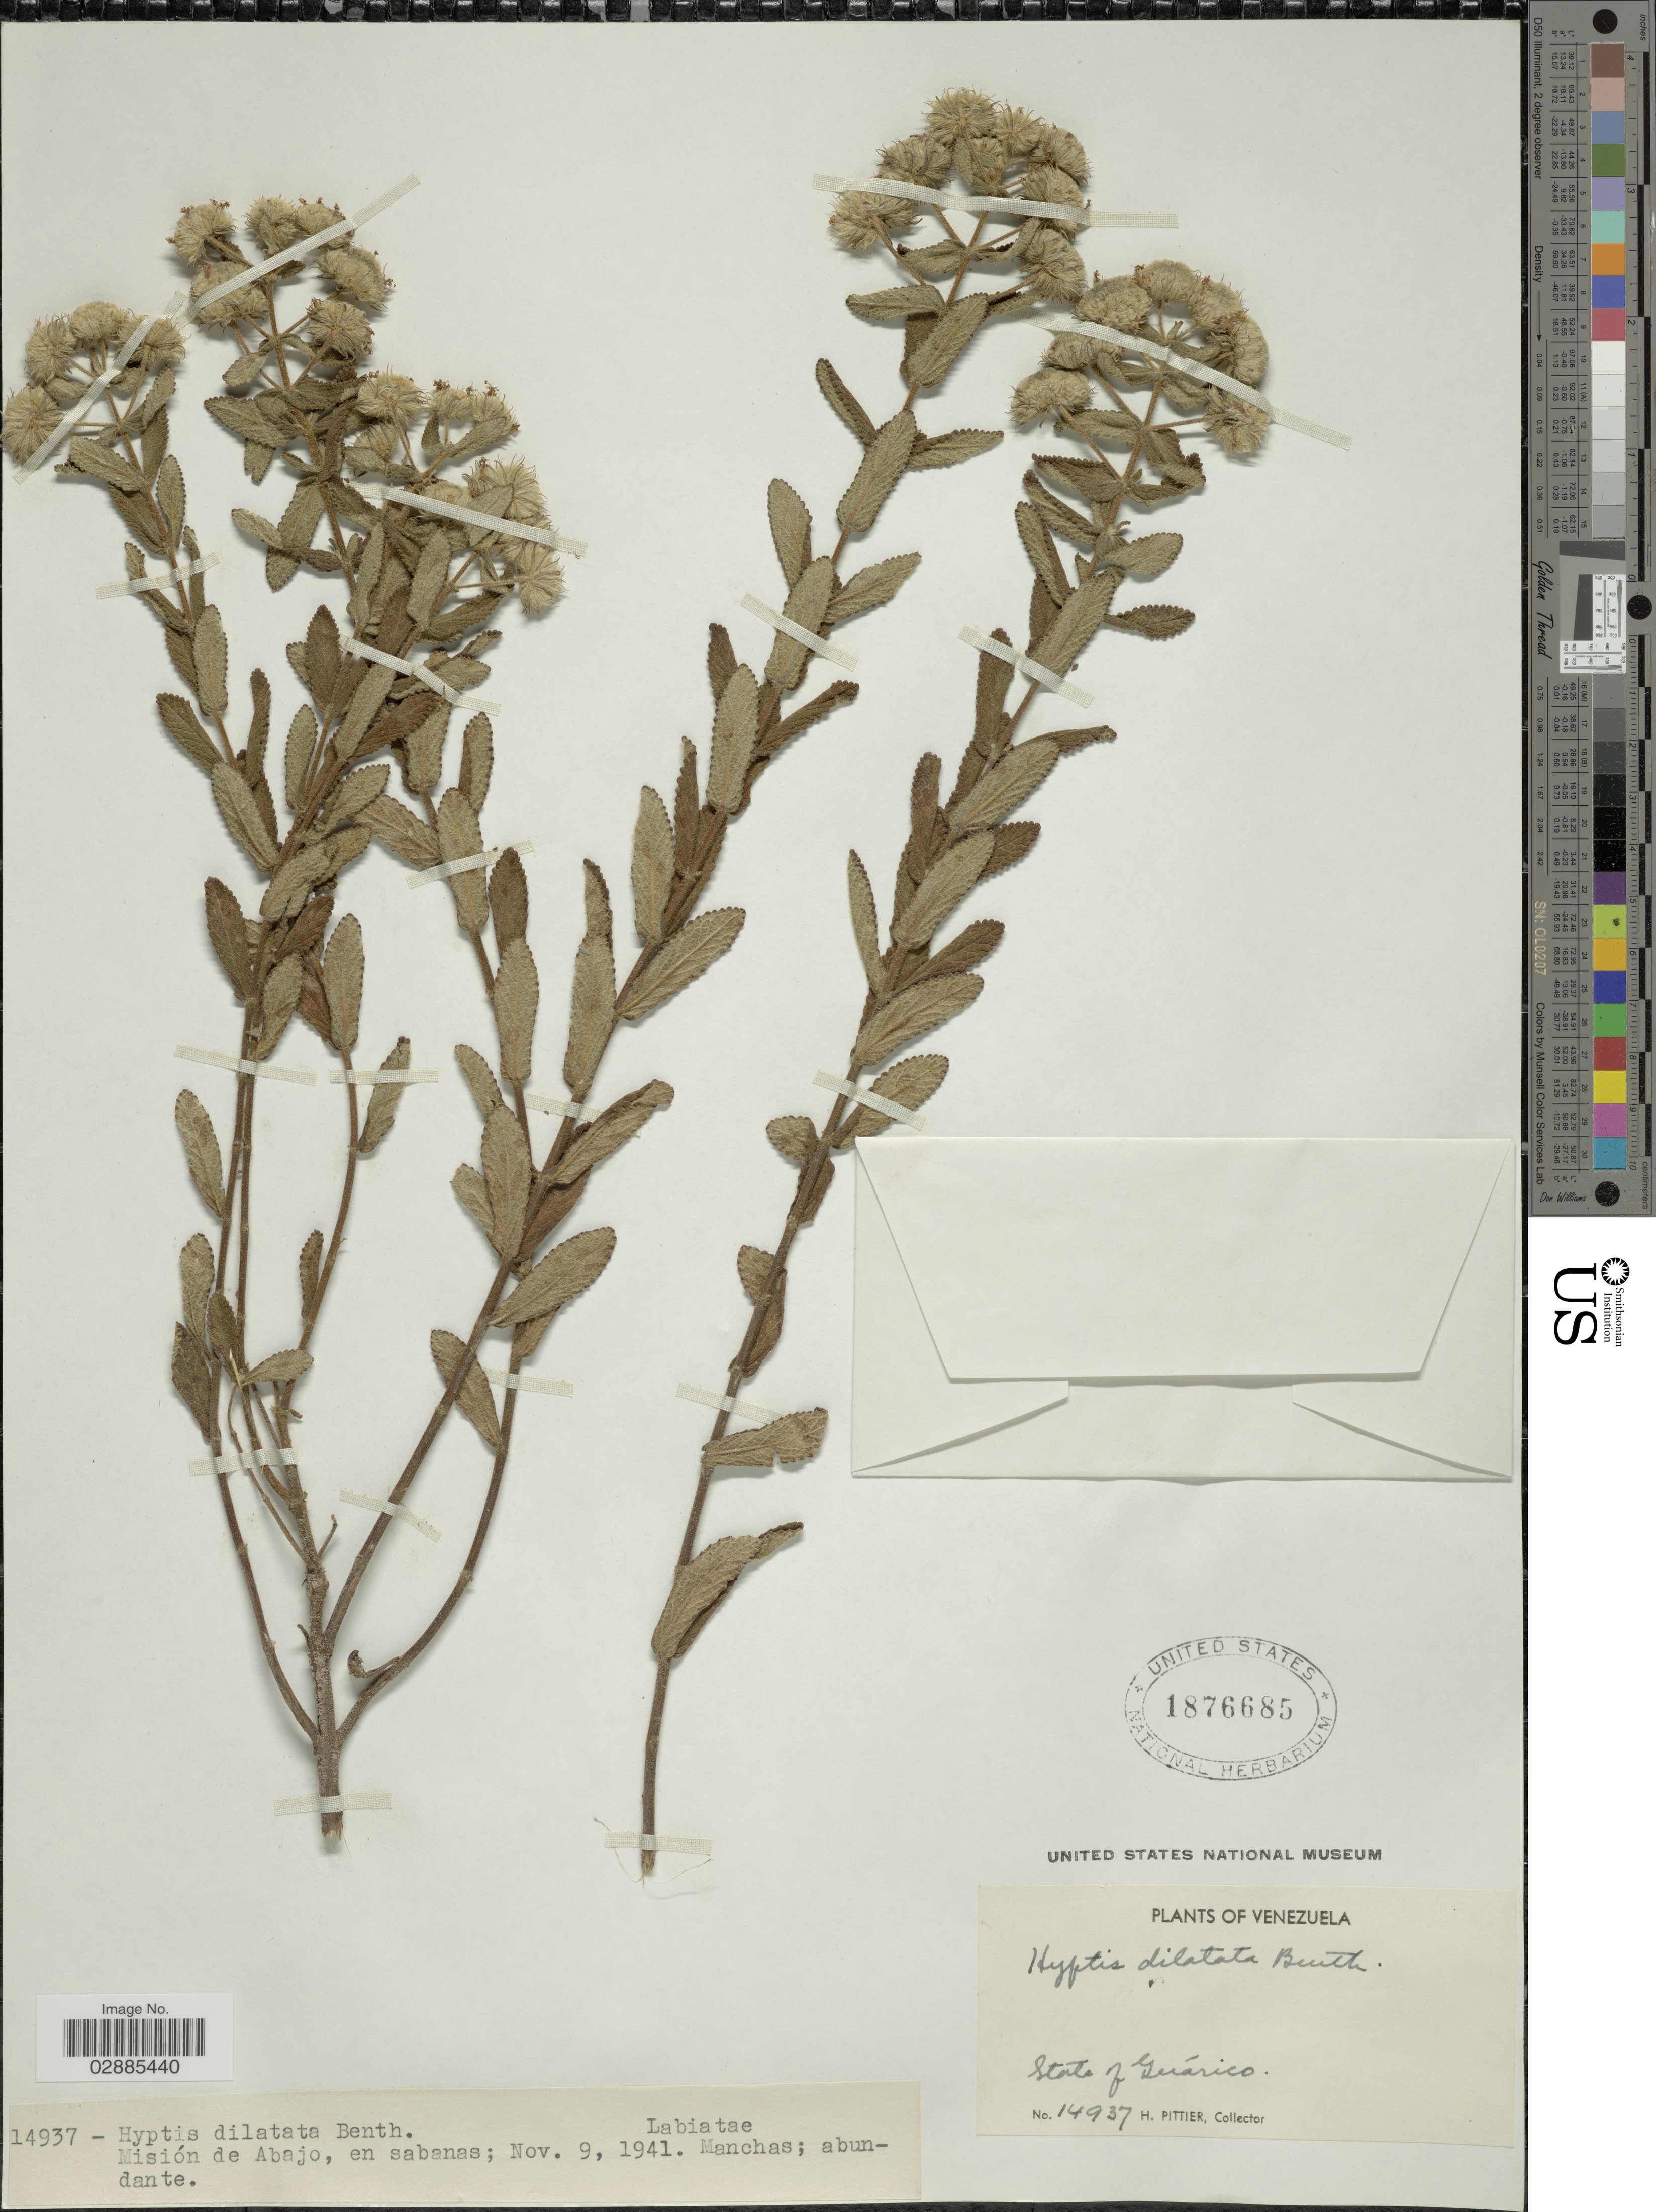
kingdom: Plantae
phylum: Tracheophyta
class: Magnoliopsida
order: Lamiales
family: Lamiaceae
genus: Hyptis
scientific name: Hyptis dilatata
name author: Benth.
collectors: H. F. Pittier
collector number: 14937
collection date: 1941-11-09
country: Venezuela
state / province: Guárico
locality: Misión de Abajo, en sabanas. Manchas.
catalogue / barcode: US 1876685